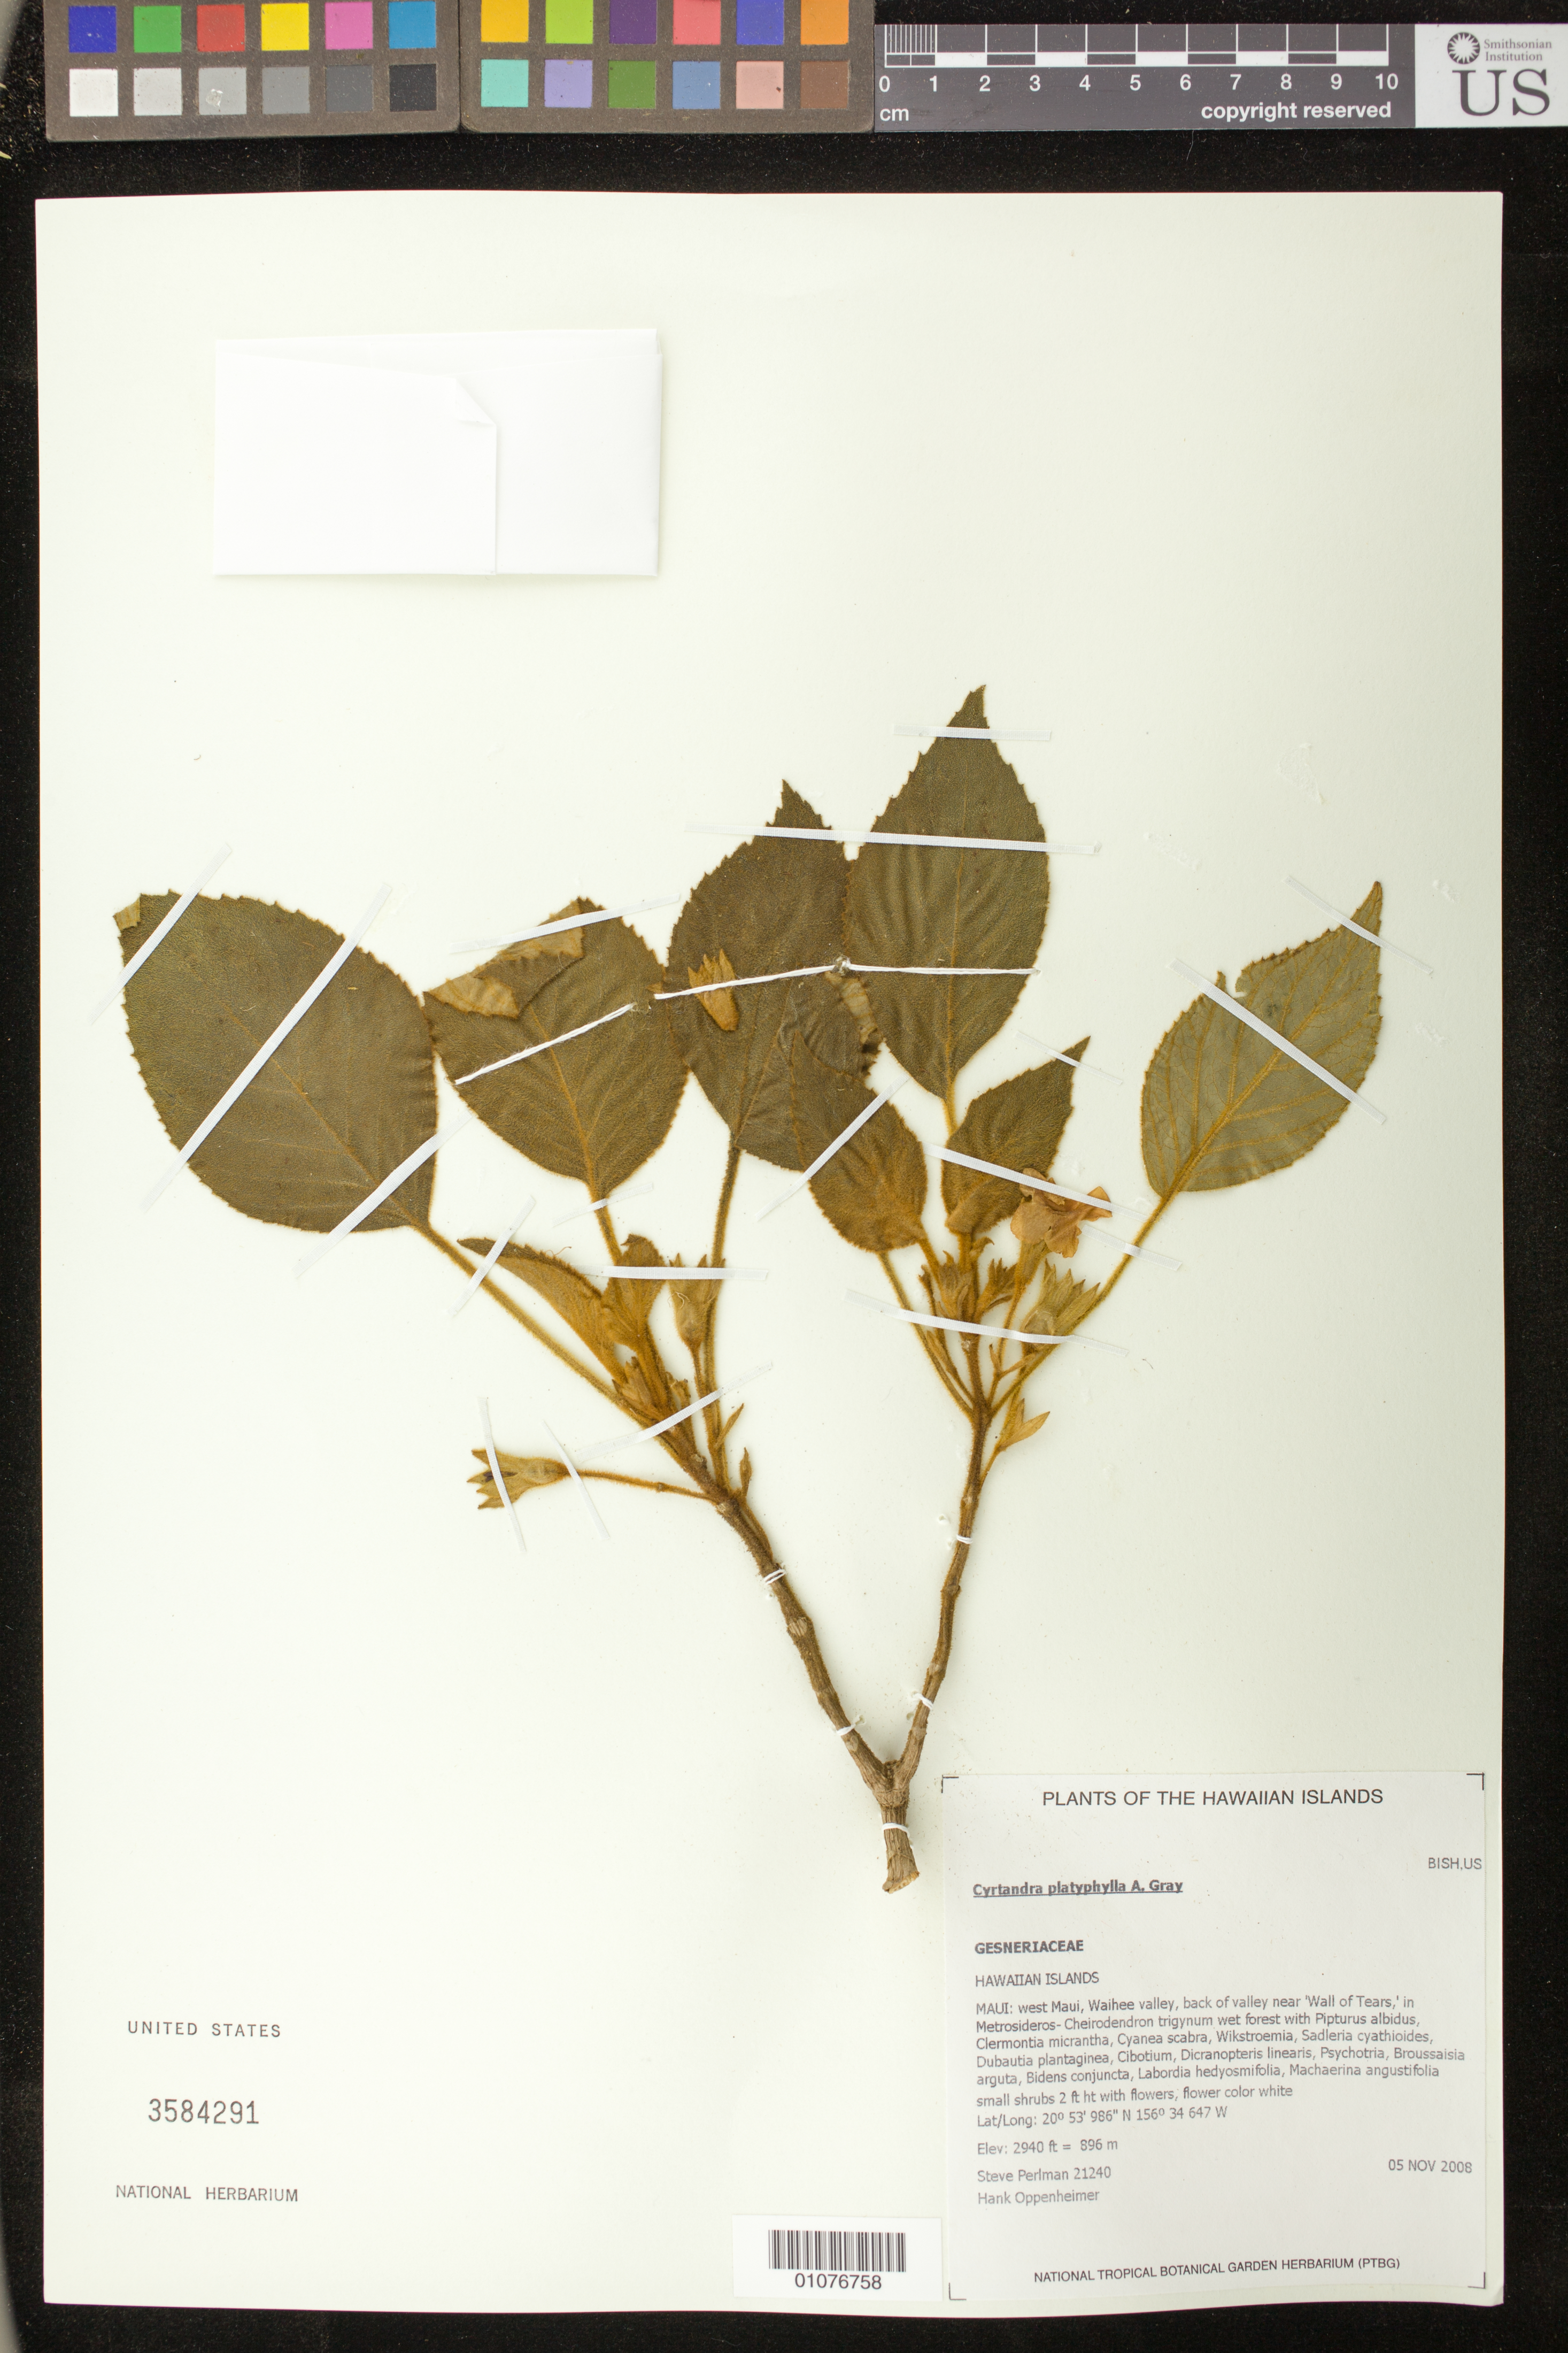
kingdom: Plantae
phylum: Tracheophyta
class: Magnoliopsida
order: Lamiales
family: Gesneriaceae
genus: Cyrtandra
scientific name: Cyrtandra platyphylla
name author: A. Gray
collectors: S. P. Perlman & H. Oppenheimer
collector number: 21240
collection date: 2008-11-05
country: United States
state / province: Hawaii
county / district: Maui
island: Maui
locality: West Maui, Waihee valley, back of valley near 'Wall of Tears.'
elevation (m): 896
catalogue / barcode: US 3584291